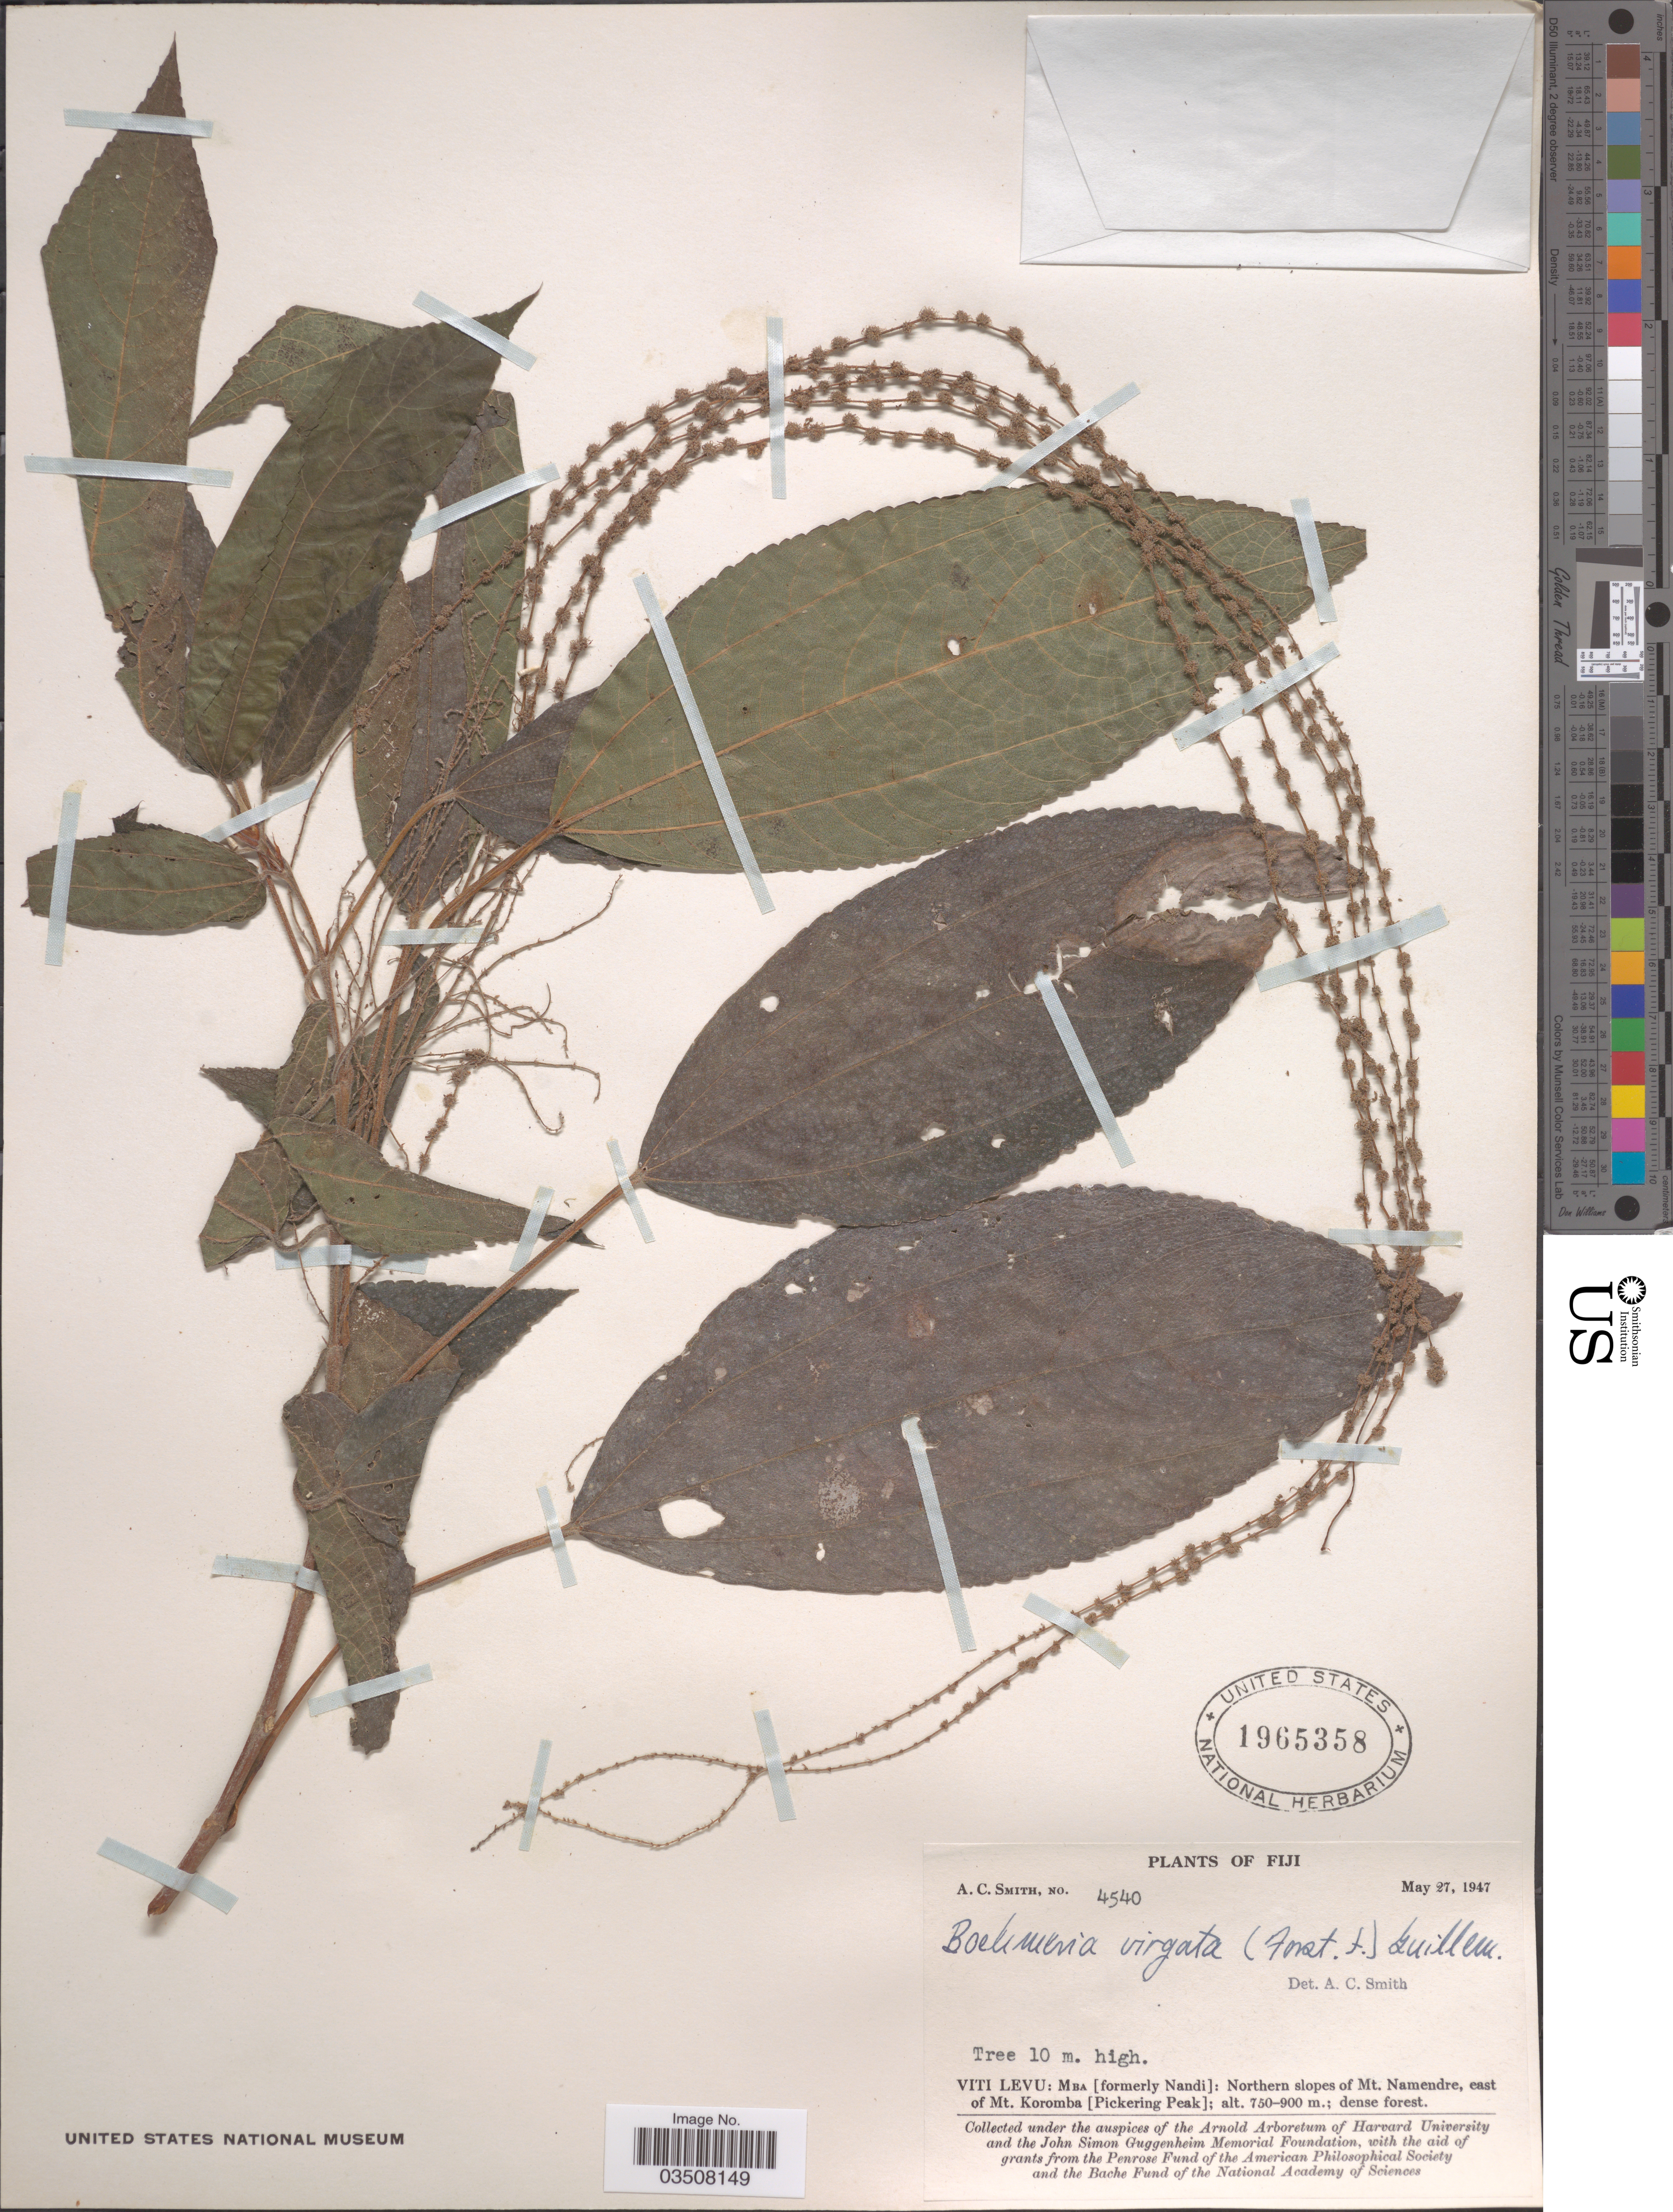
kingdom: Plantae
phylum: Tracheophyta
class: Magnoliopsida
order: Rosales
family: Urticaceae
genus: Boehmeria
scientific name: Boehmeria virgata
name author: (G. Forst.) Guill.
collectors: A. C. Smith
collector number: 4540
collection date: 1947-05-27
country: Fiji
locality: Viti Levu: Mba (formerly Nandi): Northern slopes of Mt. Namendre, east of Mt. Koromba [Pickering Peak].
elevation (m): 750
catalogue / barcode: US 1965358